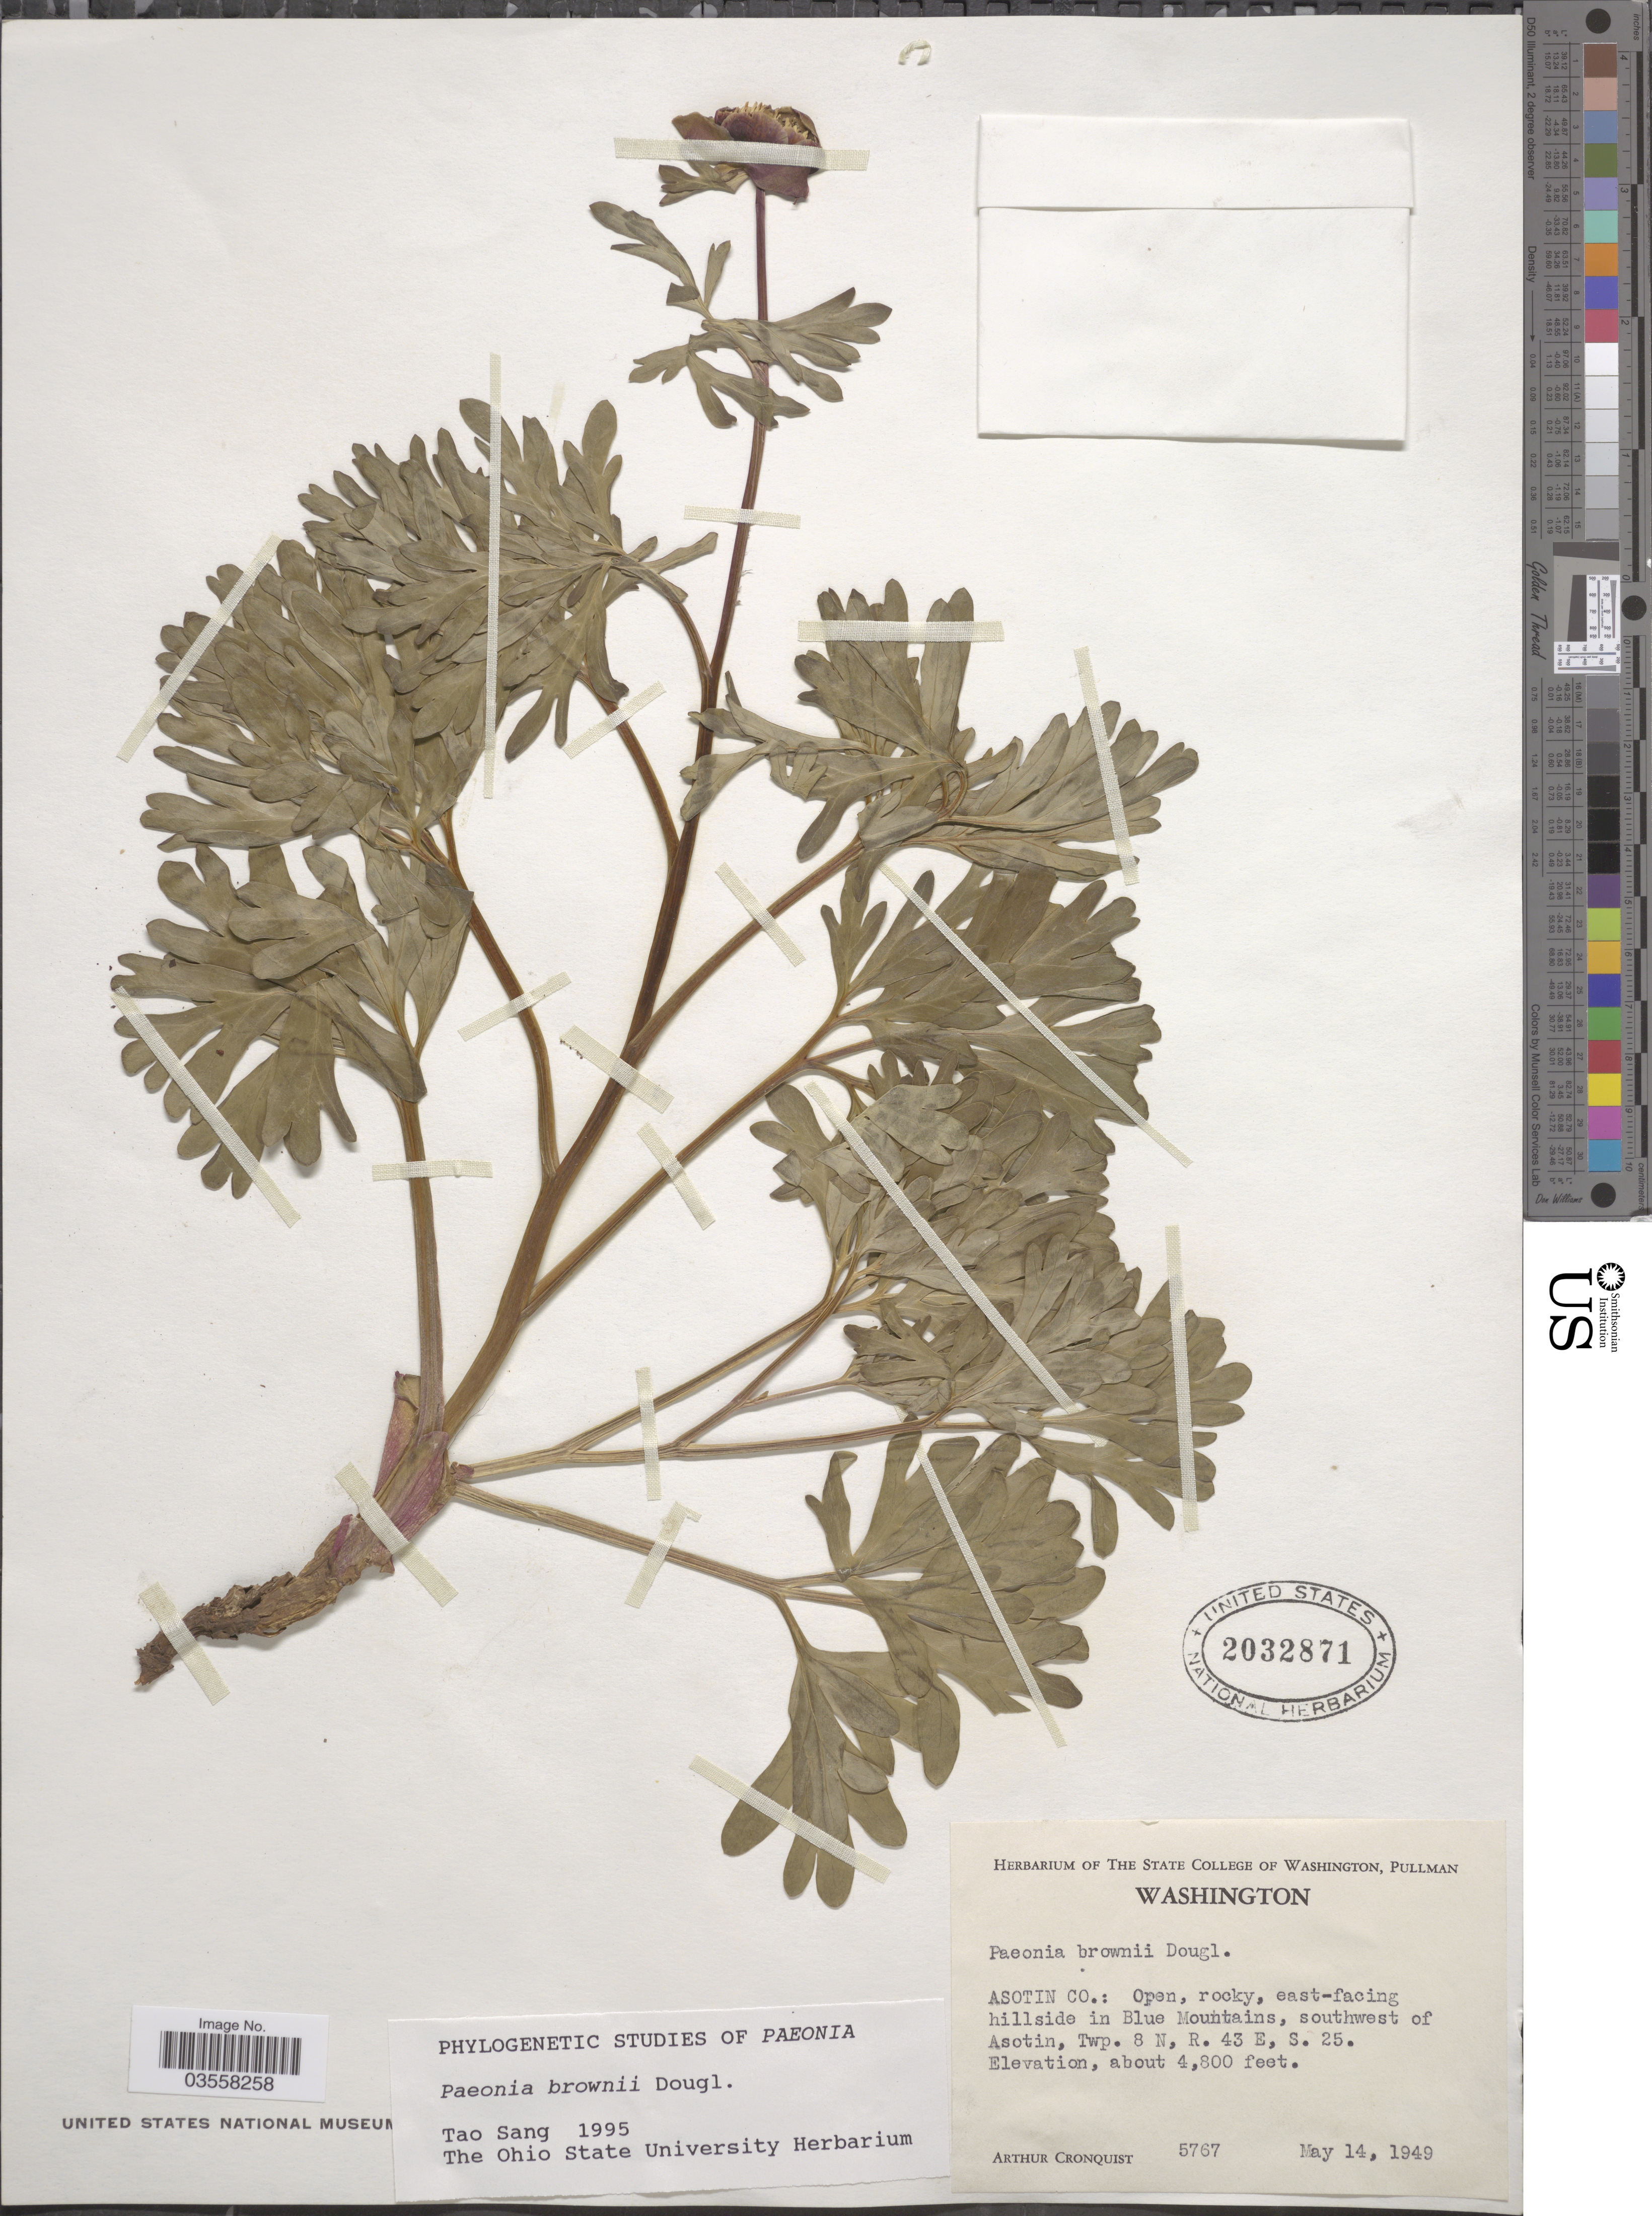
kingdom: Plantae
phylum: Tracheophyta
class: Magnoliopsida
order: Saxifragales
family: Paeoniaceae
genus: Paeonia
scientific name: Paeonia brownii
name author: Douglas ex Hook.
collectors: A. J. Cronquist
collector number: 5767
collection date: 1949-05-14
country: United States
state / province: Washington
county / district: Asotin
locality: Asotin Co.: Open, rocky, east-facing hillside in Blue Mountains, southwest of Asotin, Twp. 8 N, R. 43 E, S. 25.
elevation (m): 1463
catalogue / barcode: US 2032871